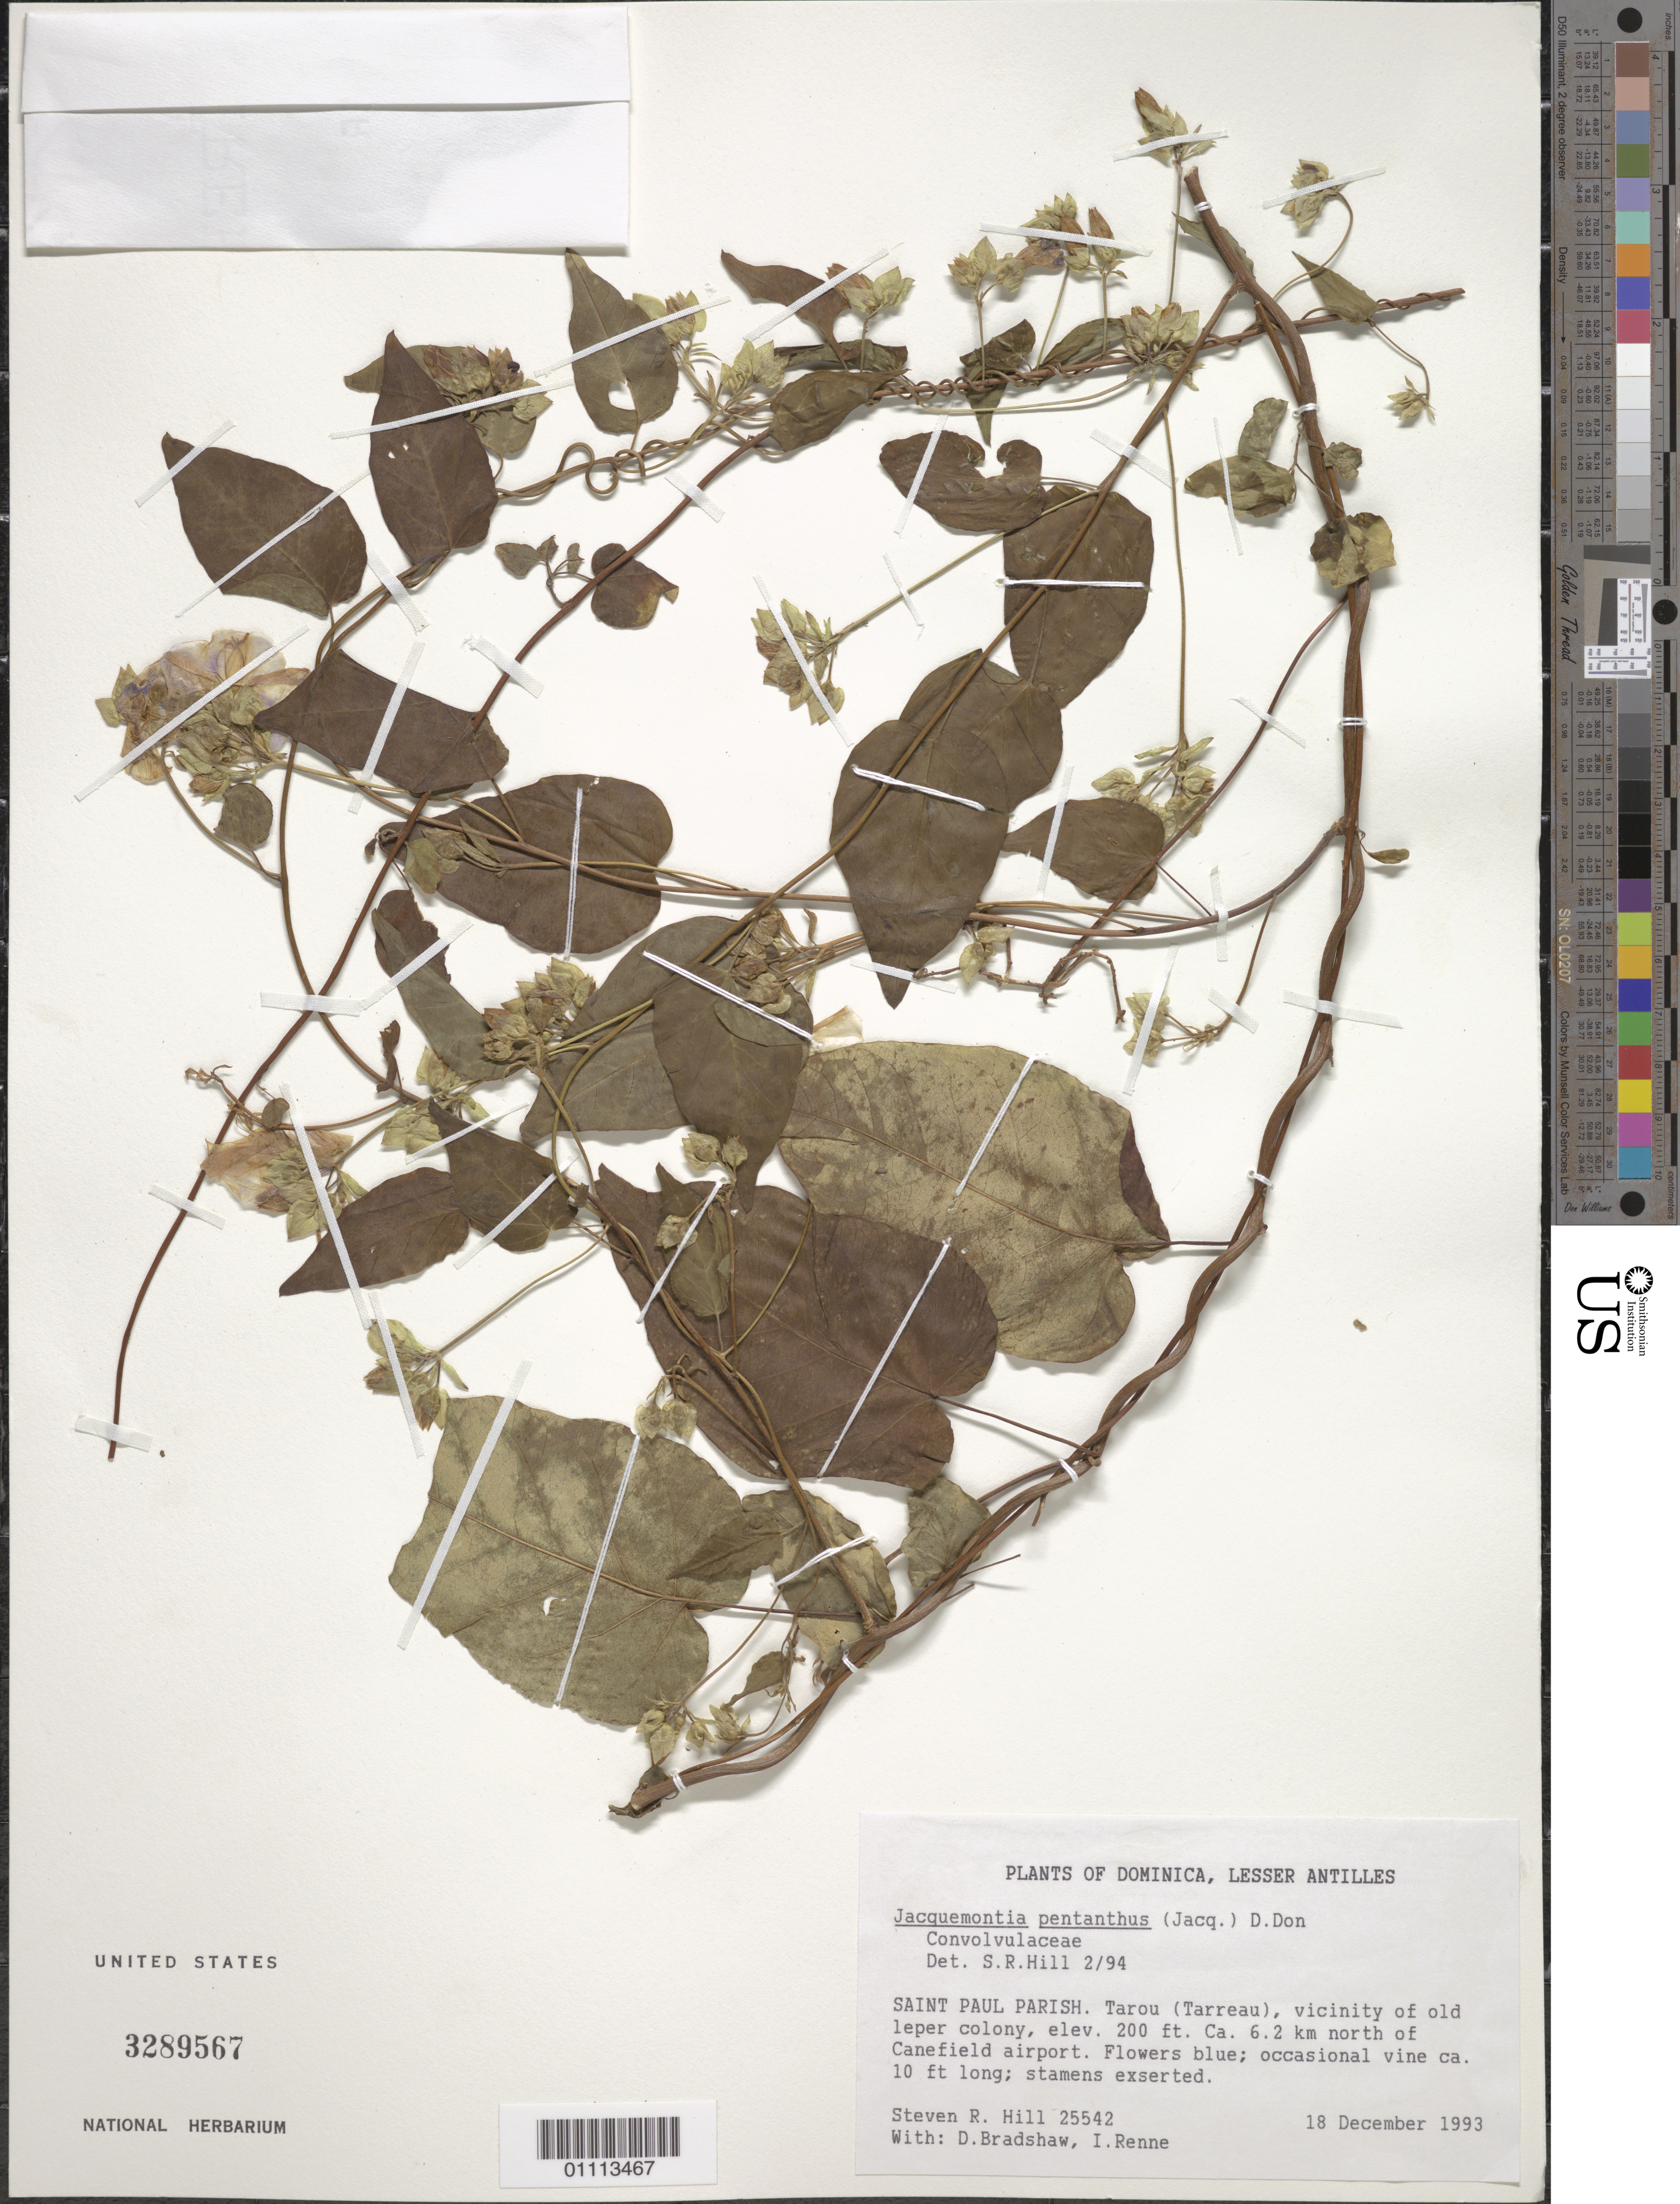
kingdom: Plantae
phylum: Tracheophyta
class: Magnoliopsida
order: Solanales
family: Convolvulaceae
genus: Jacquemontia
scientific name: Jacquemontia pentanthos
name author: (Jacq.) G. Don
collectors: S. R. Hill, D. Bradshaw & I. Renne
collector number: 25542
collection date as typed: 18 Dec 1993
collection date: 1993-12-18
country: Dominica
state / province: St. Paul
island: Dominica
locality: Tarou (Tarreau), vicinity of old leper colony. Ca. 6.2 km N of Canefield airport.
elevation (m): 61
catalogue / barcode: US 3289567